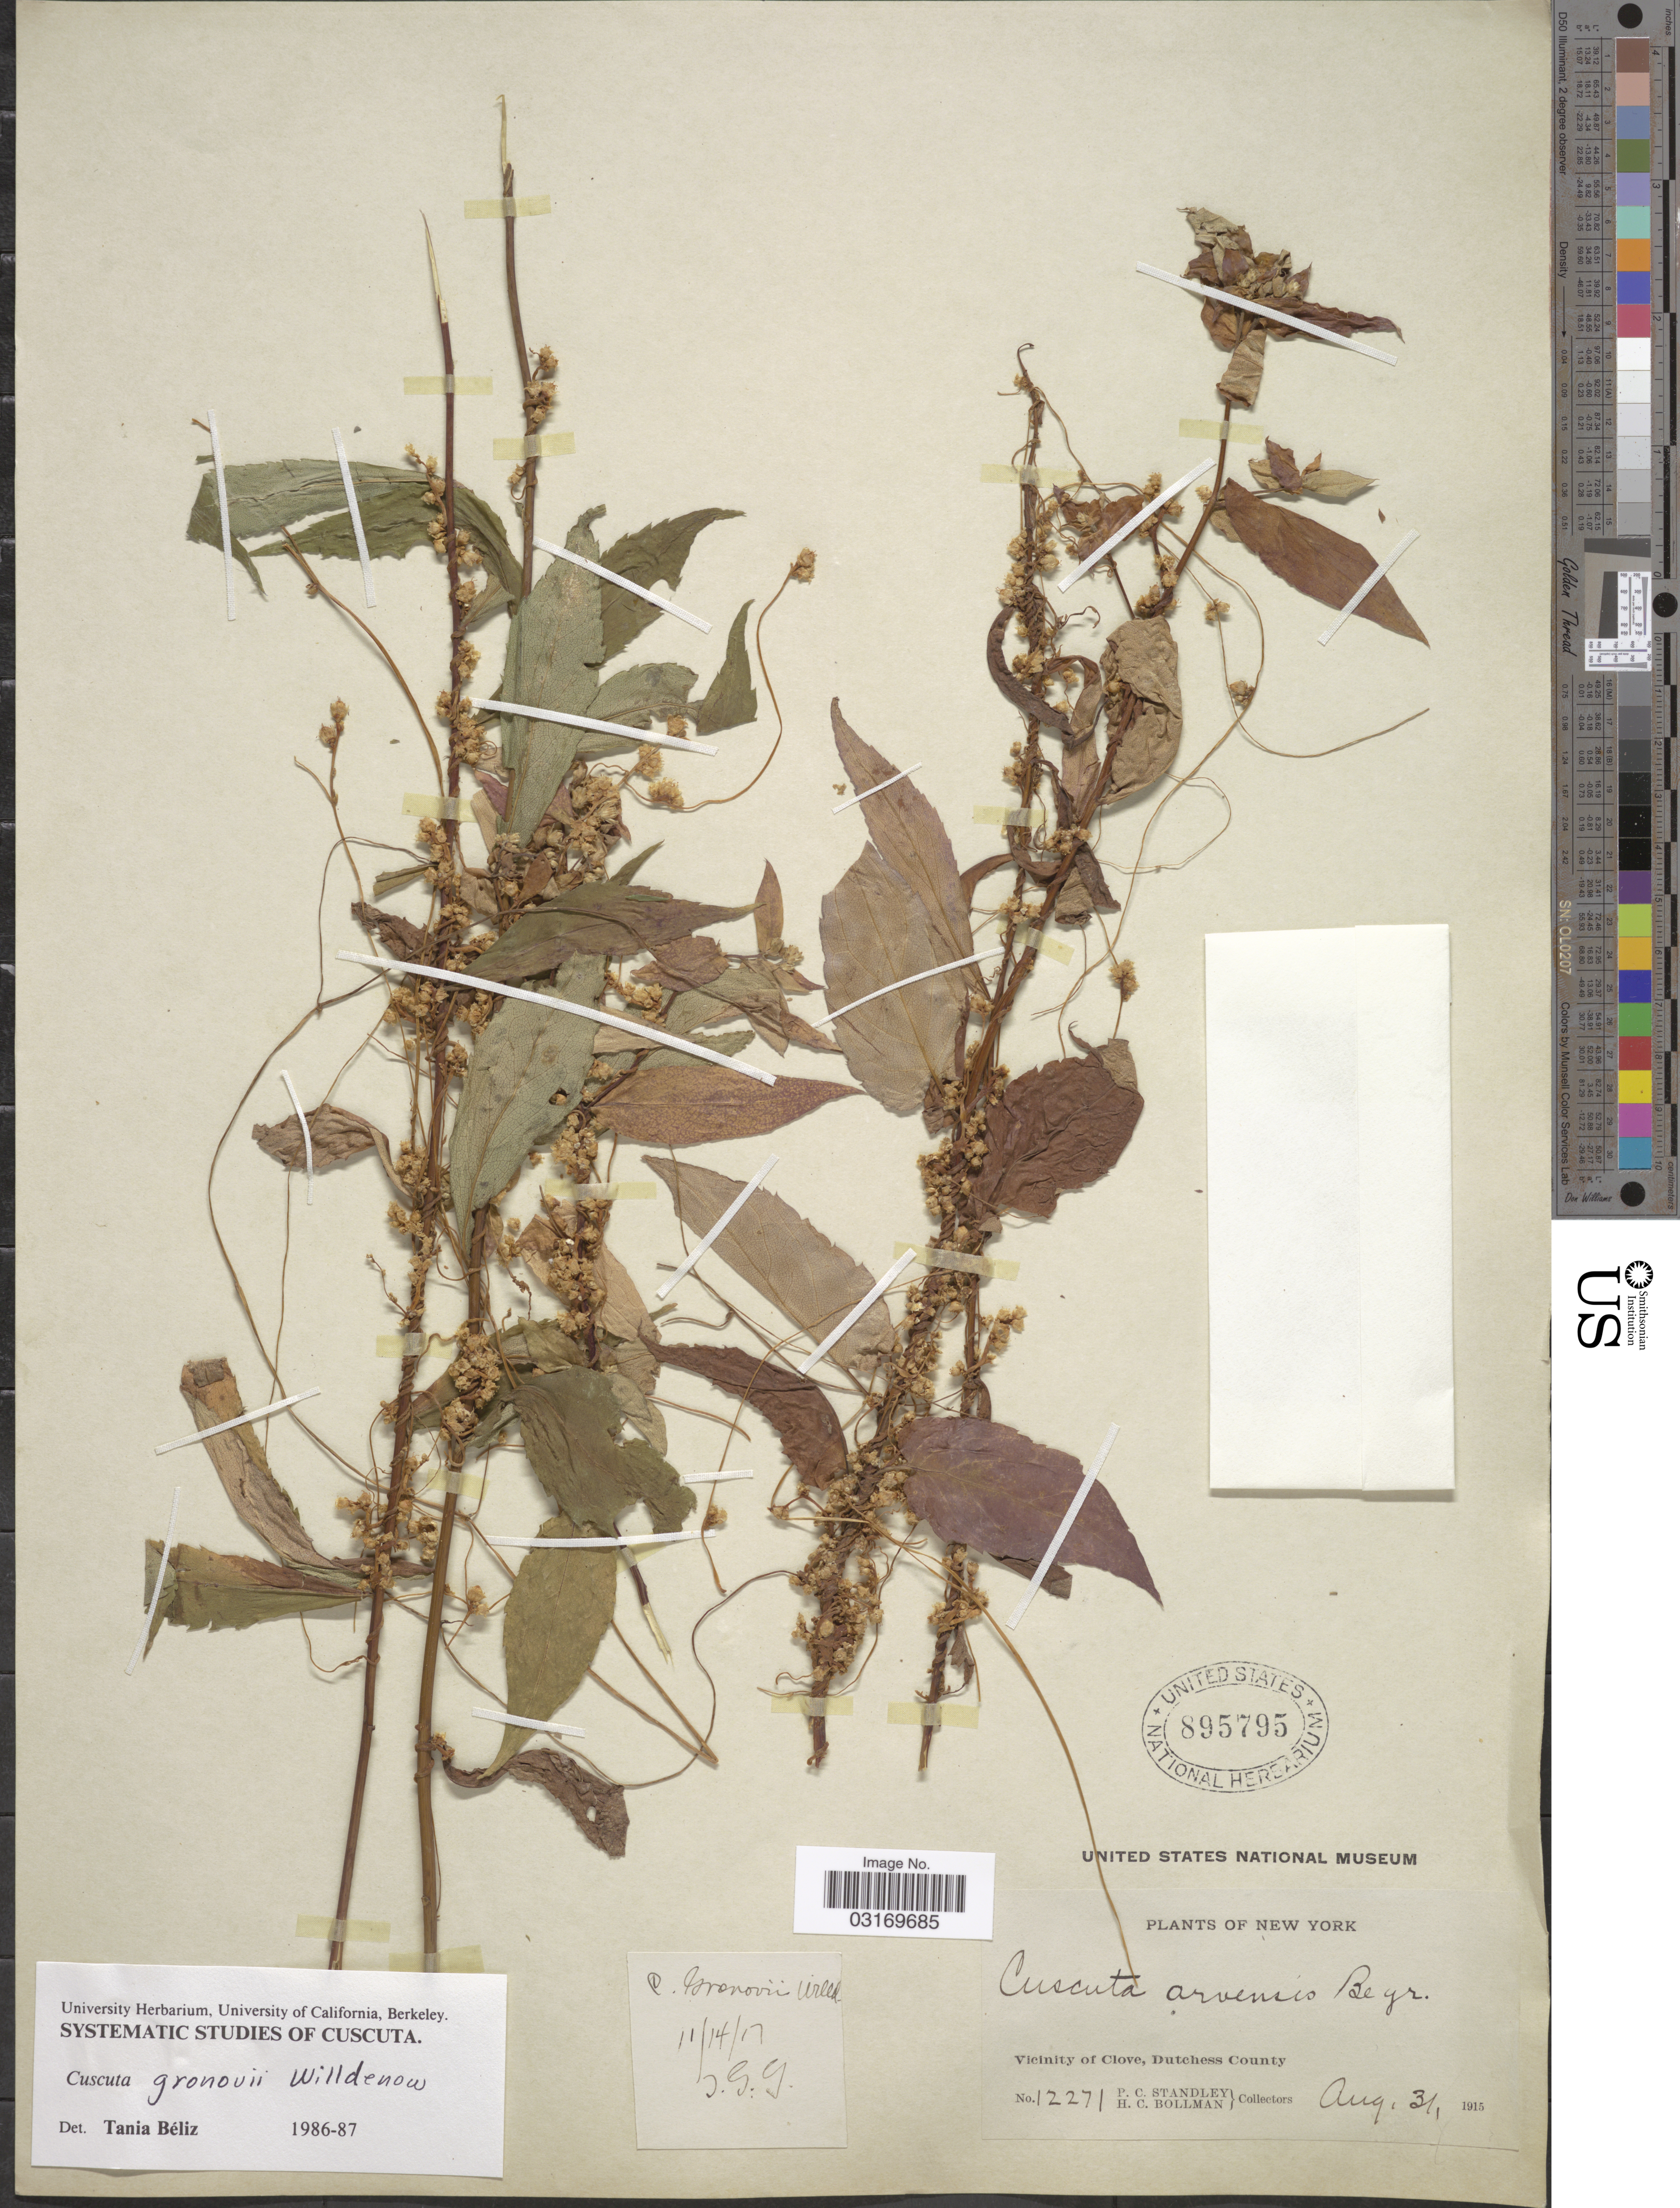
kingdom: Plantae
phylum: Tracheophyta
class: Magnoliopsida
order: Solanales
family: Convolvulaceae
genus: Cuscuta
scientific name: Cuscuta gronovii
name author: Willd. ex Schult.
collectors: P. C. Standley & H. C. Bollman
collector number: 12271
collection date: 1915-08-31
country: United States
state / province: New York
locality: Vicinity of Clove, Dutchess County.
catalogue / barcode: US 895795